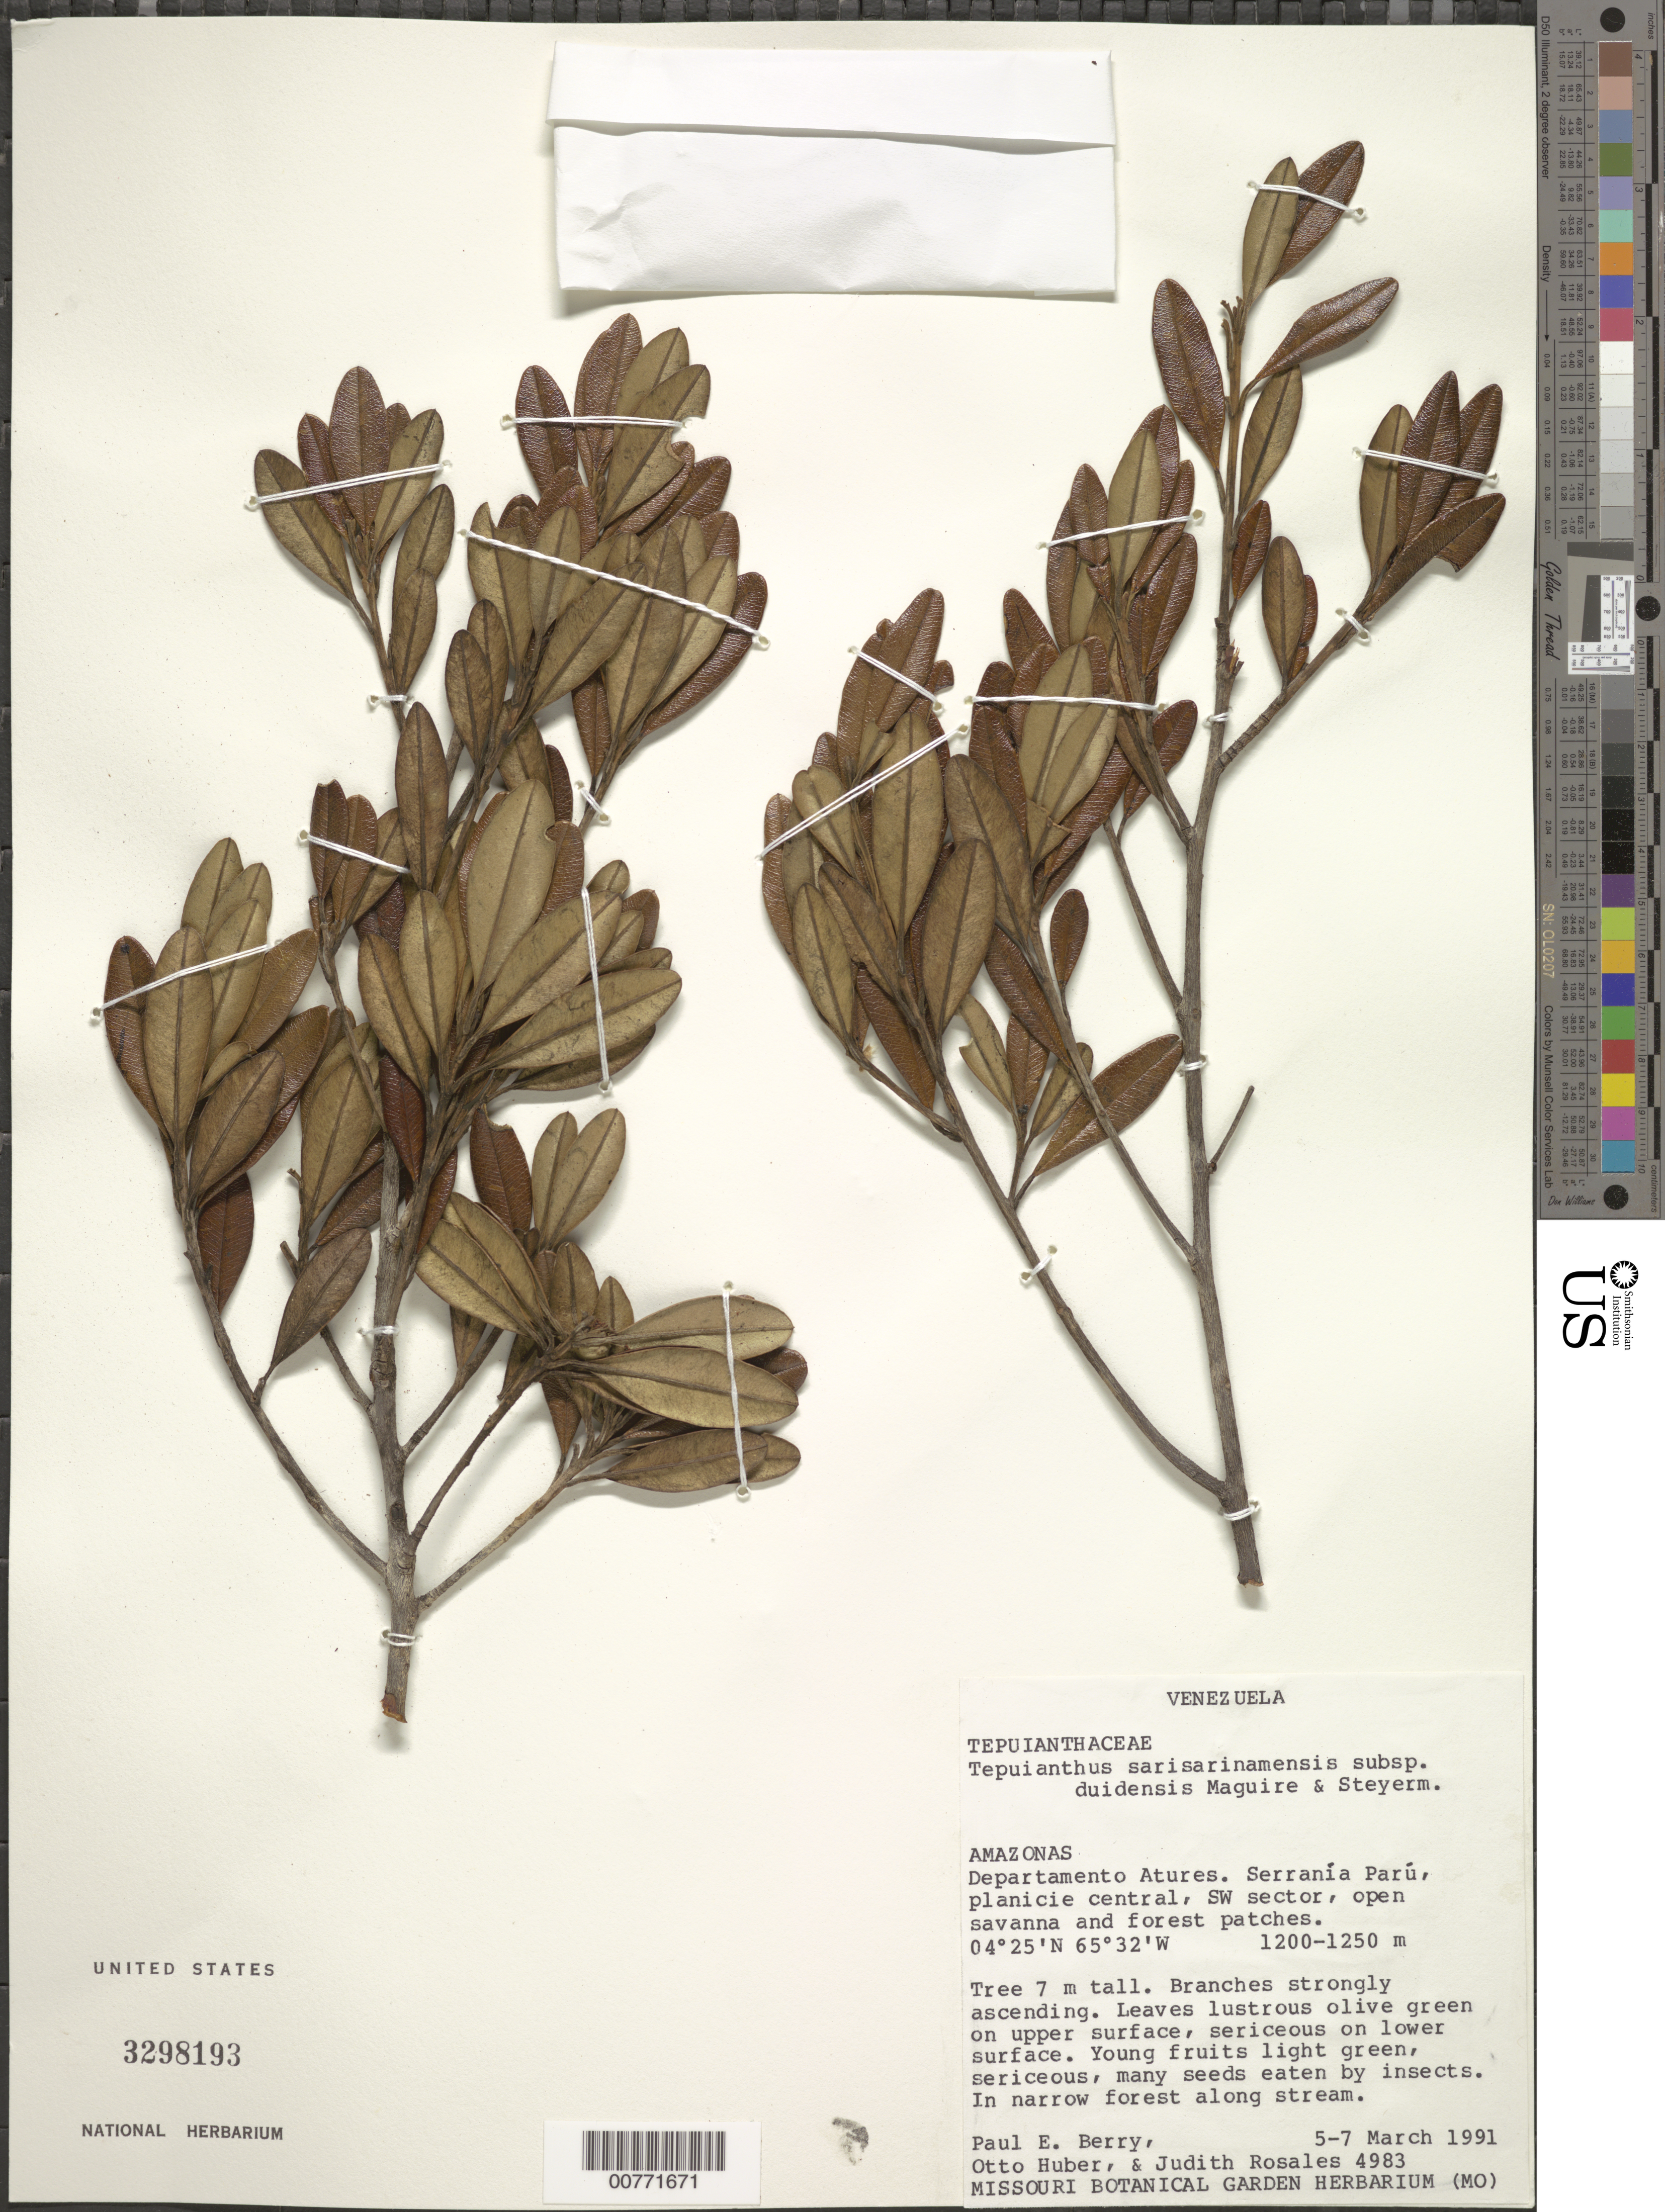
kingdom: Plantae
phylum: Tracheophyta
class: Magnoliopsida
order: Malvales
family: Thymelaeaceae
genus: Tepuianthus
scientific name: Tepuianthus sarisarinamensis subsp. duidensis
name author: Maguire & Steyerm.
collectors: P. E. Berry, O. Huber & J. Rosales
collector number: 4983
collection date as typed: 5-Mar-91 to 7-Mar-91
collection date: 1991-03-05/1991-03-07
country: Venezuela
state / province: Amazonas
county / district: Atures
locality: Serranía Parú, SW sector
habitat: Narrow forest along stream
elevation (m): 1200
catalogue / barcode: US 3298193